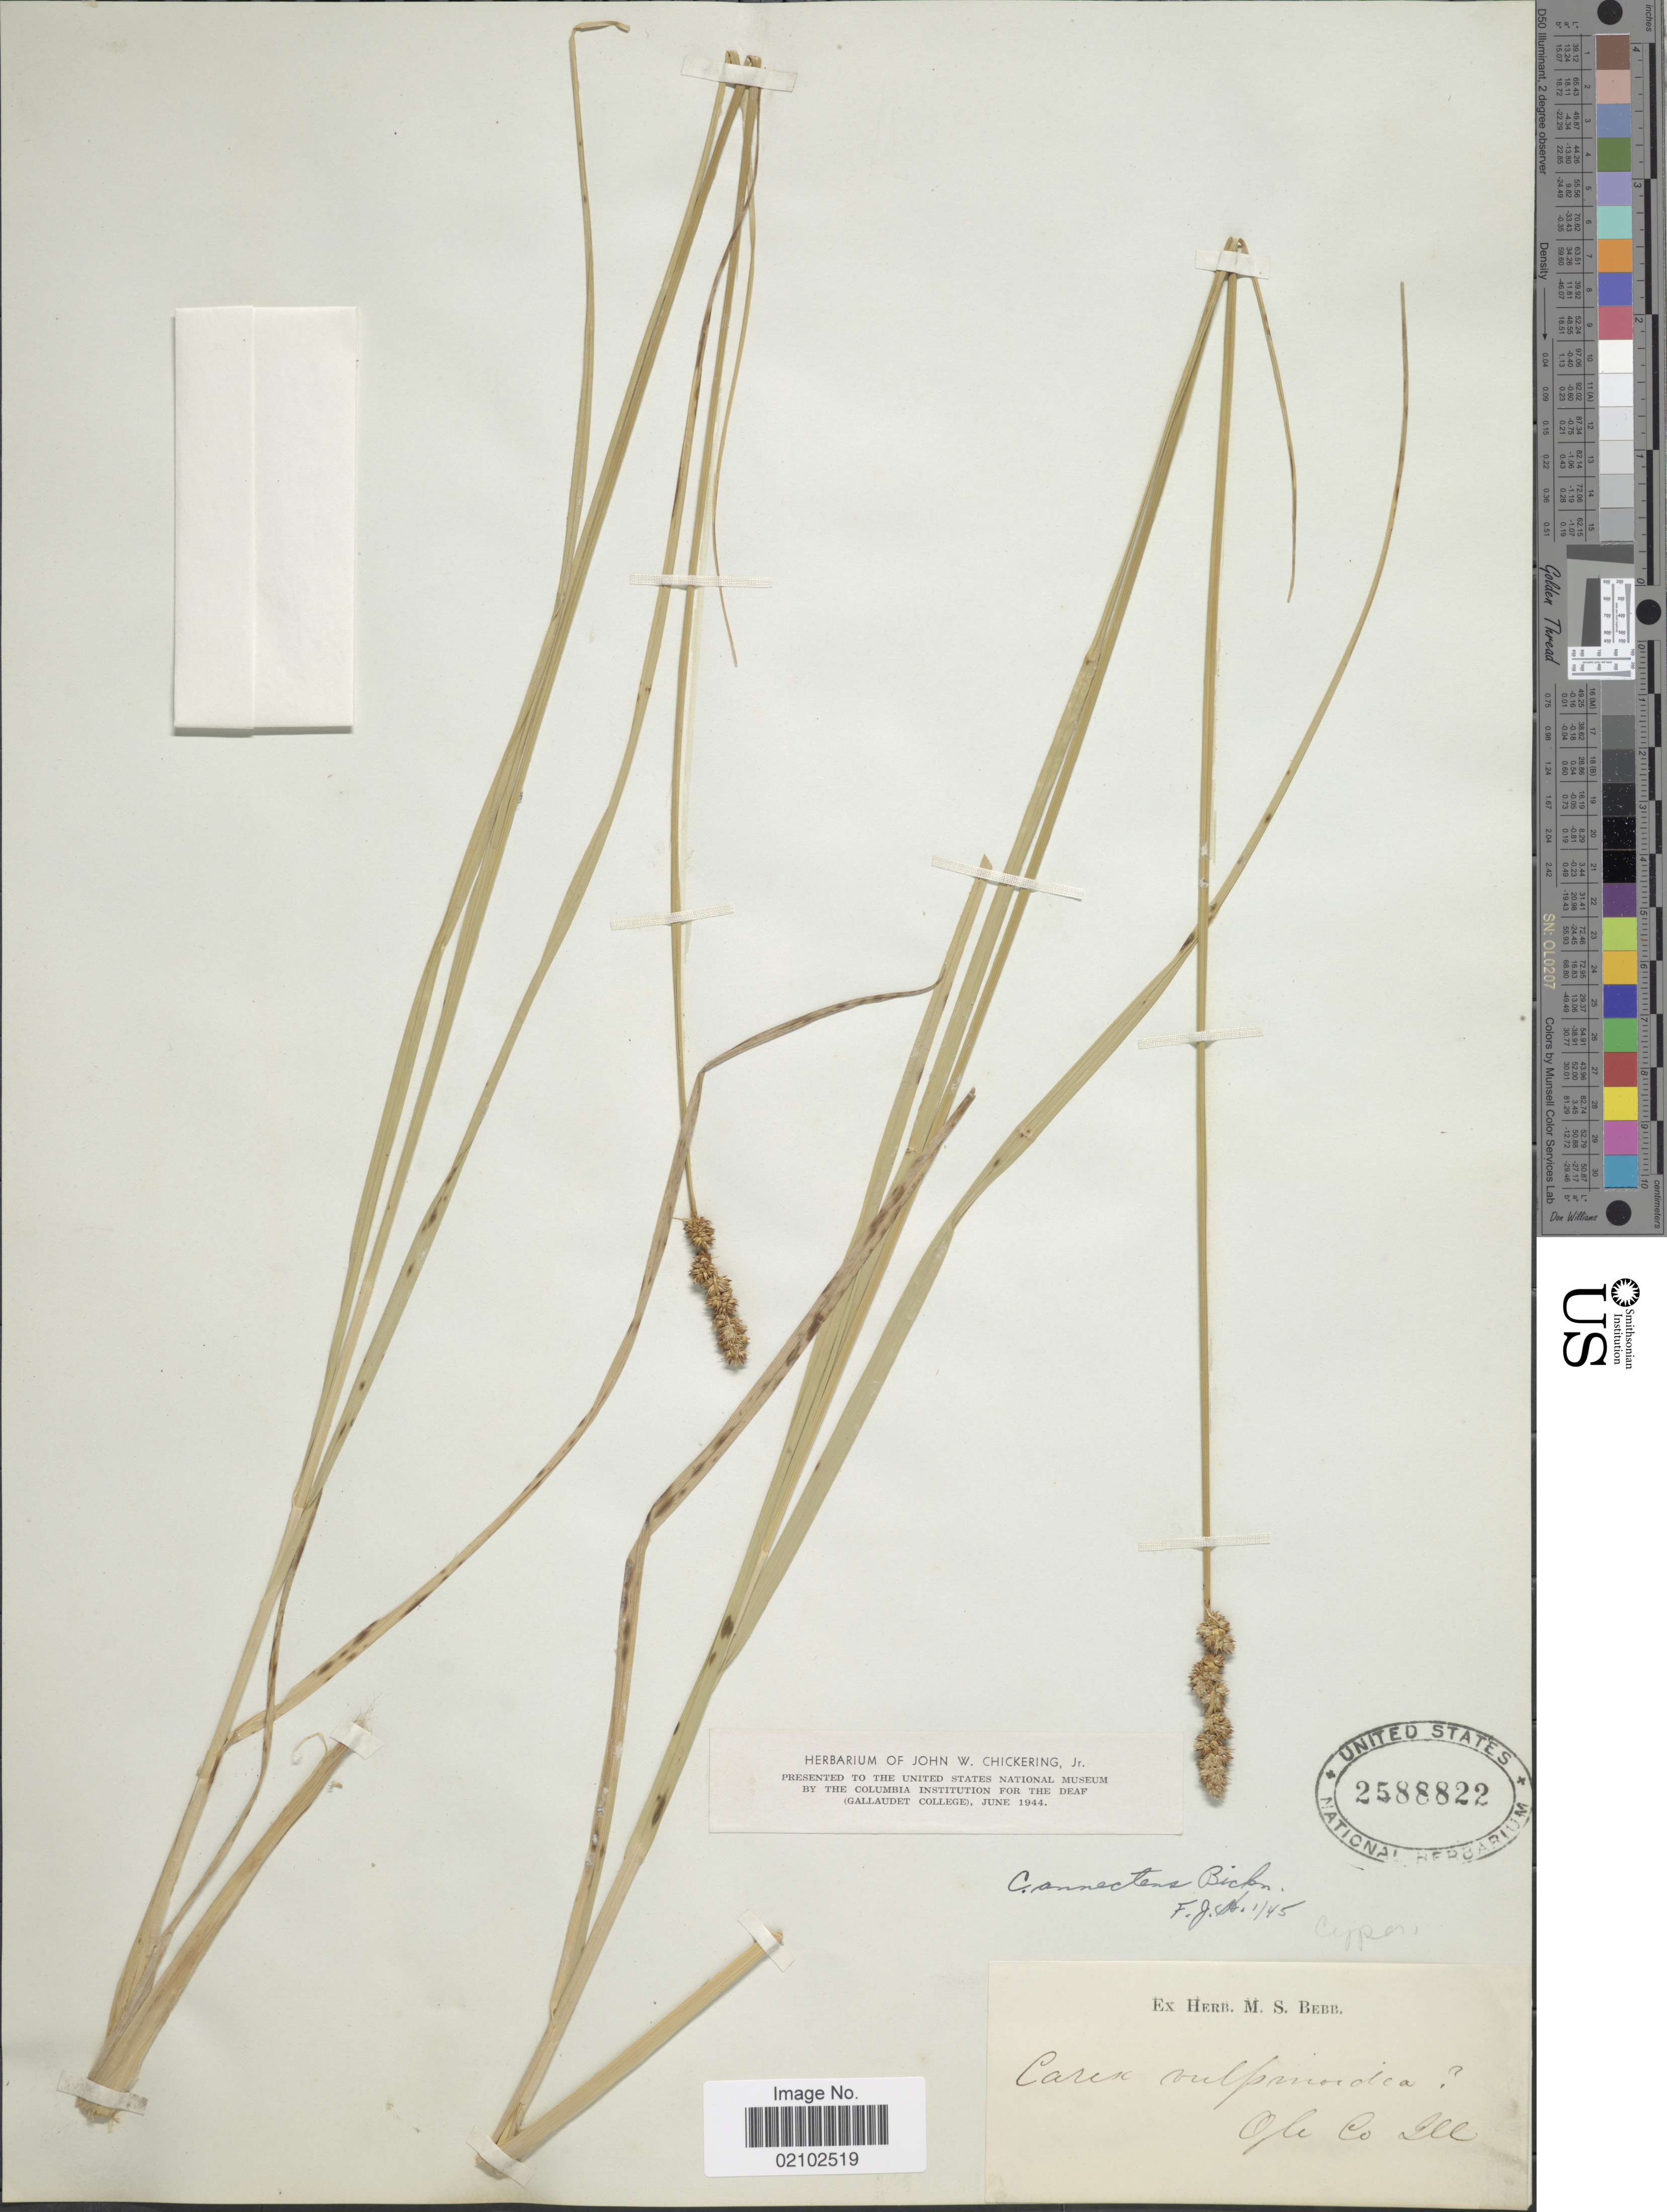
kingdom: Plantae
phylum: Tracheophyta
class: Liliopsida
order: Poales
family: Cyperaceae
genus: Carex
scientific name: Carex annectens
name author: (E.P. Bicknell) E.P. Bicknell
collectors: ex Herb. M. S. Bebb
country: United States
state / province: Illinois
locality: Ogle Co.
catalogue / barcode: US 2588822